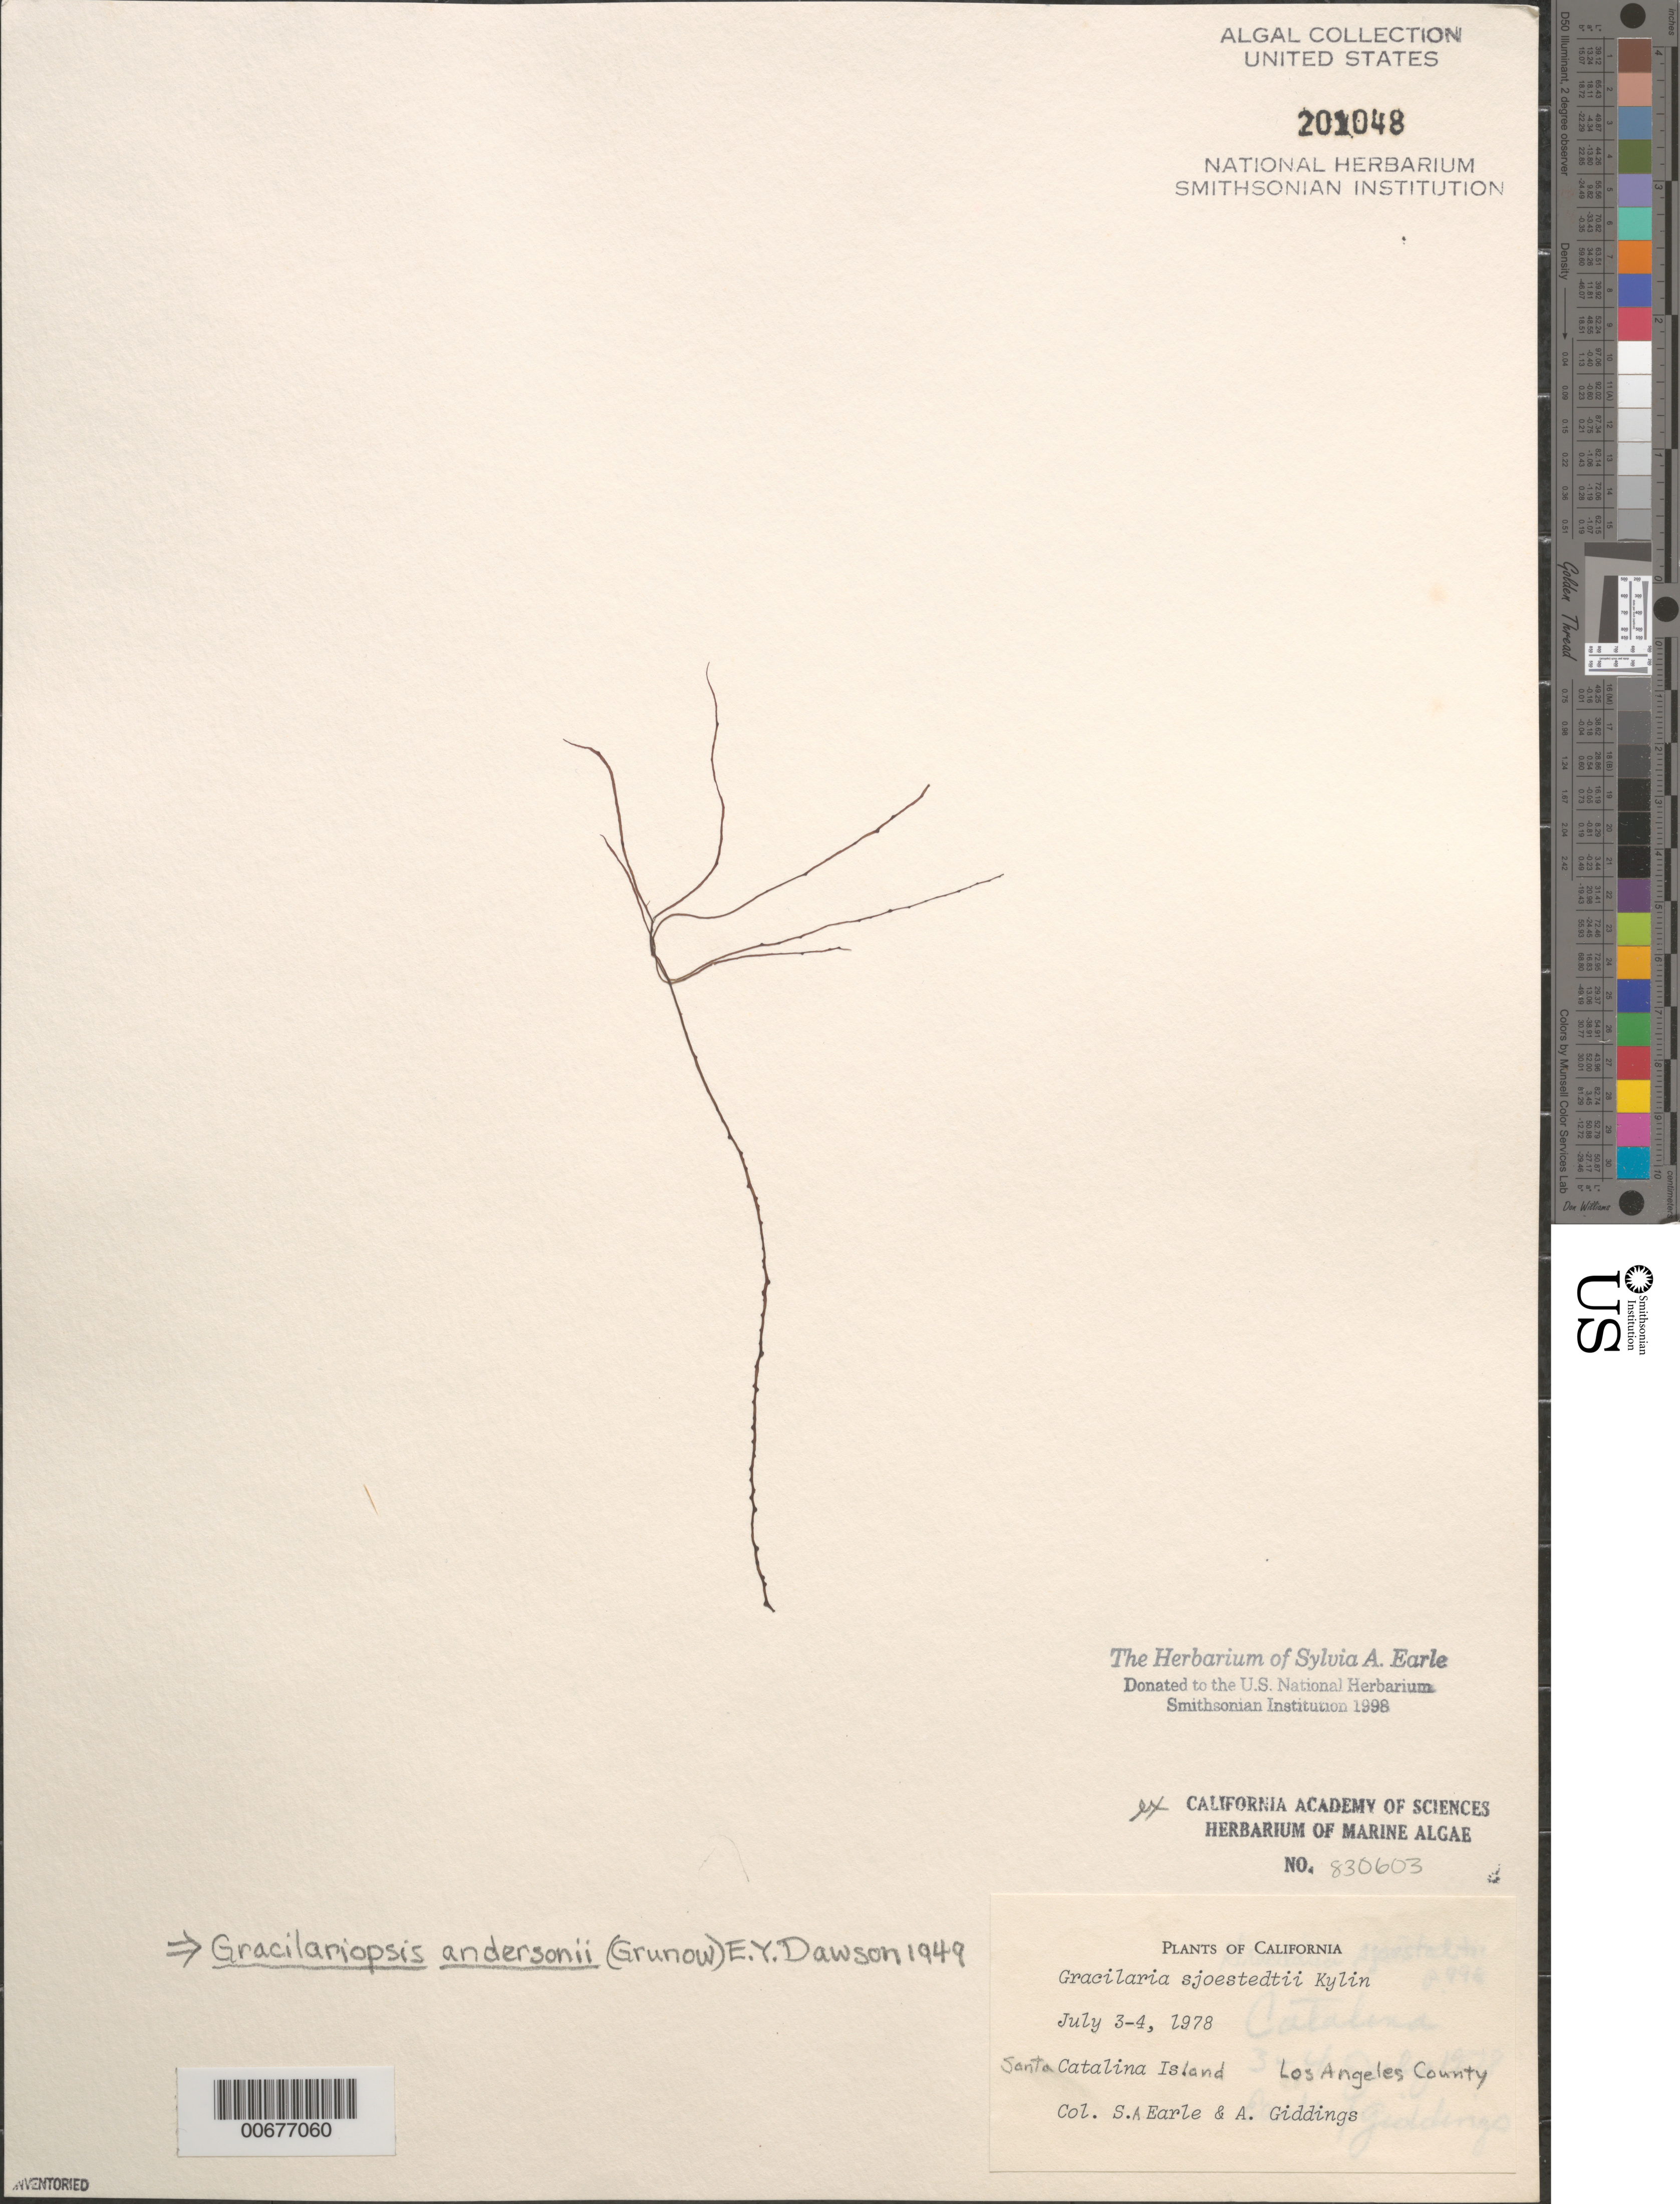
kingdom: Plantae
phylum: Rhodophyta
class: Florideophyceae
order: Gracilariales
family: Gracilariaceae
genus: Gracilariopsis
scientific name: Gracilariopsis andersonii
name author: (Grunow) E.Y. Dawson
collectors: S. A. Earle & A. Giddings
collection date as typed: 03 Jul 1978 to 04 Jul 1978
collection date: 1978-07-03/1978-07-04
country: United States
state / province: California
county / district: Los Angeles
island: Santa Catalina Island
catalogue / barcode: US 201048